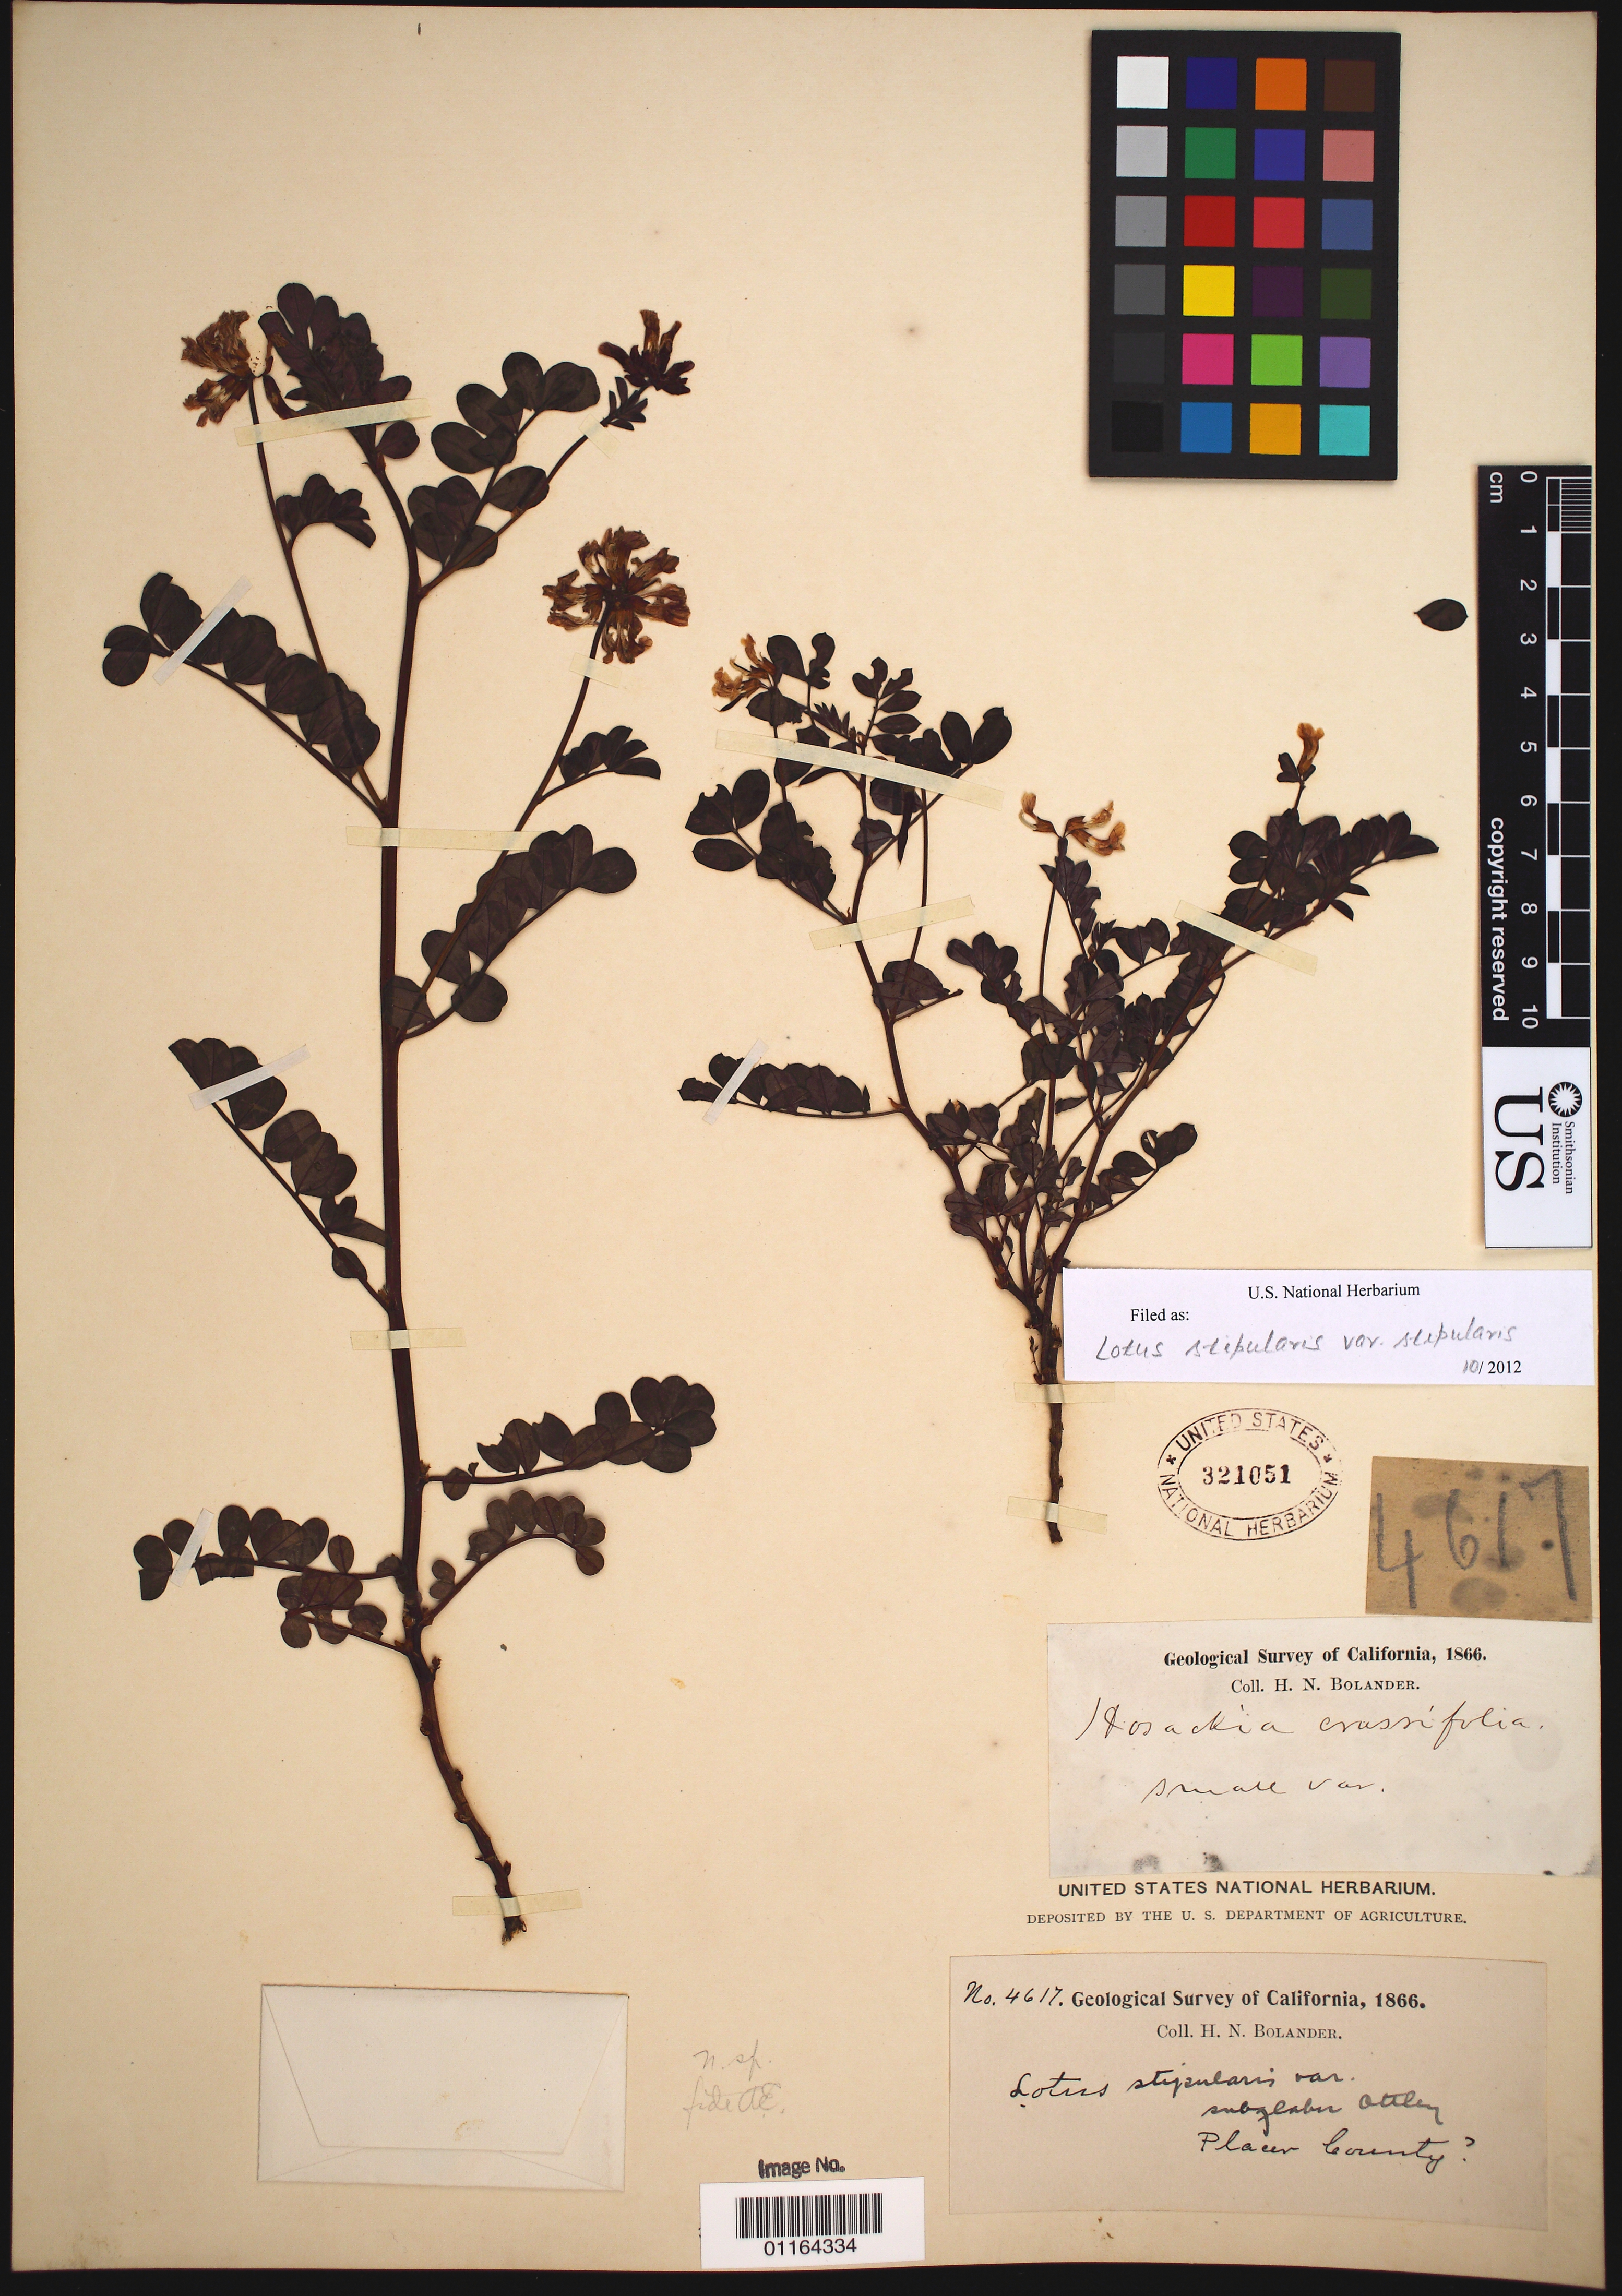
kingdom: Plantae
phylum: Tracheophyta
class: Magnoliopsida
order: Fabales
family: Fabaceae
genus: Hosackia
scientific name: Hosackia stipularis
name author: Benth.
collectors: H. Bolander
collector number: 4617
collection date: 1866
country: United States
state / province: California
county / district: Placer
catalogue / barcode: US 321051